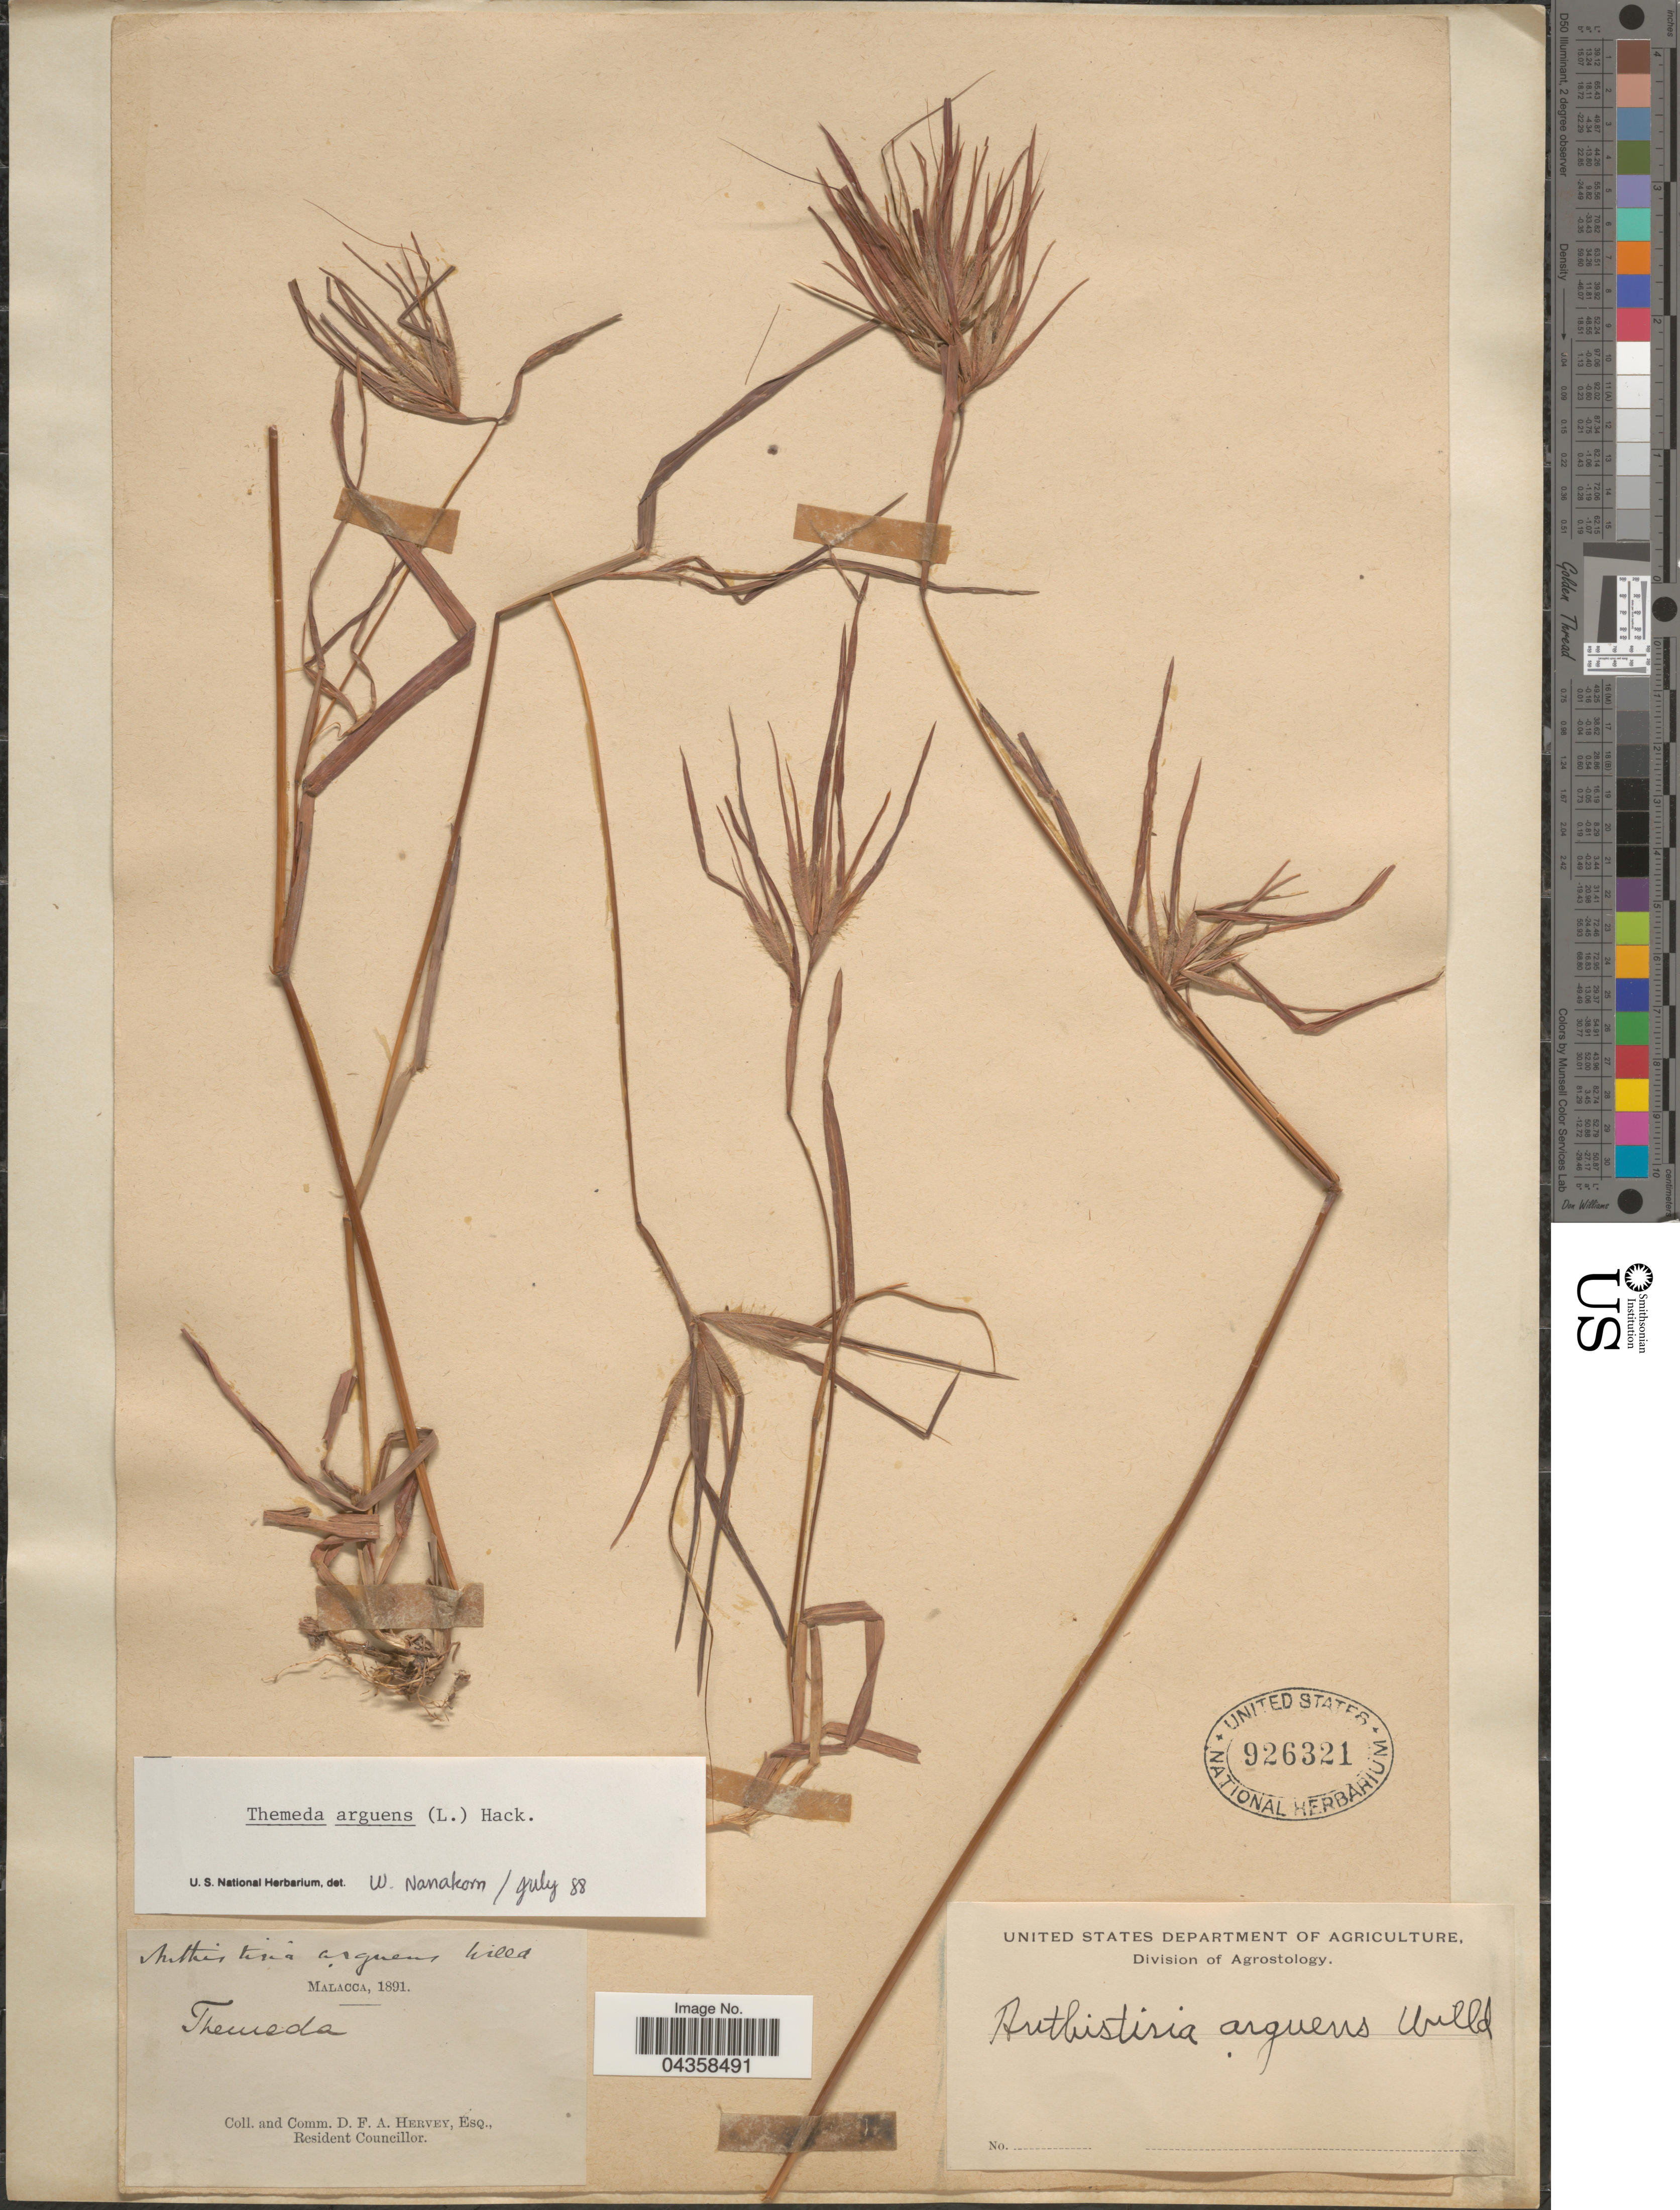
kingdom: Plantae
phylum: Tracheophyta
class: Liliopsida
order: Poales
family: Poaceae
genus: Themeda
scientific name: Themeda arguens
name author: (L.) Hack.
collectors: D. Hervey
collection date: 1891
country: Malaysia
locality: Malacca.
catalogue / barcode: US 926321